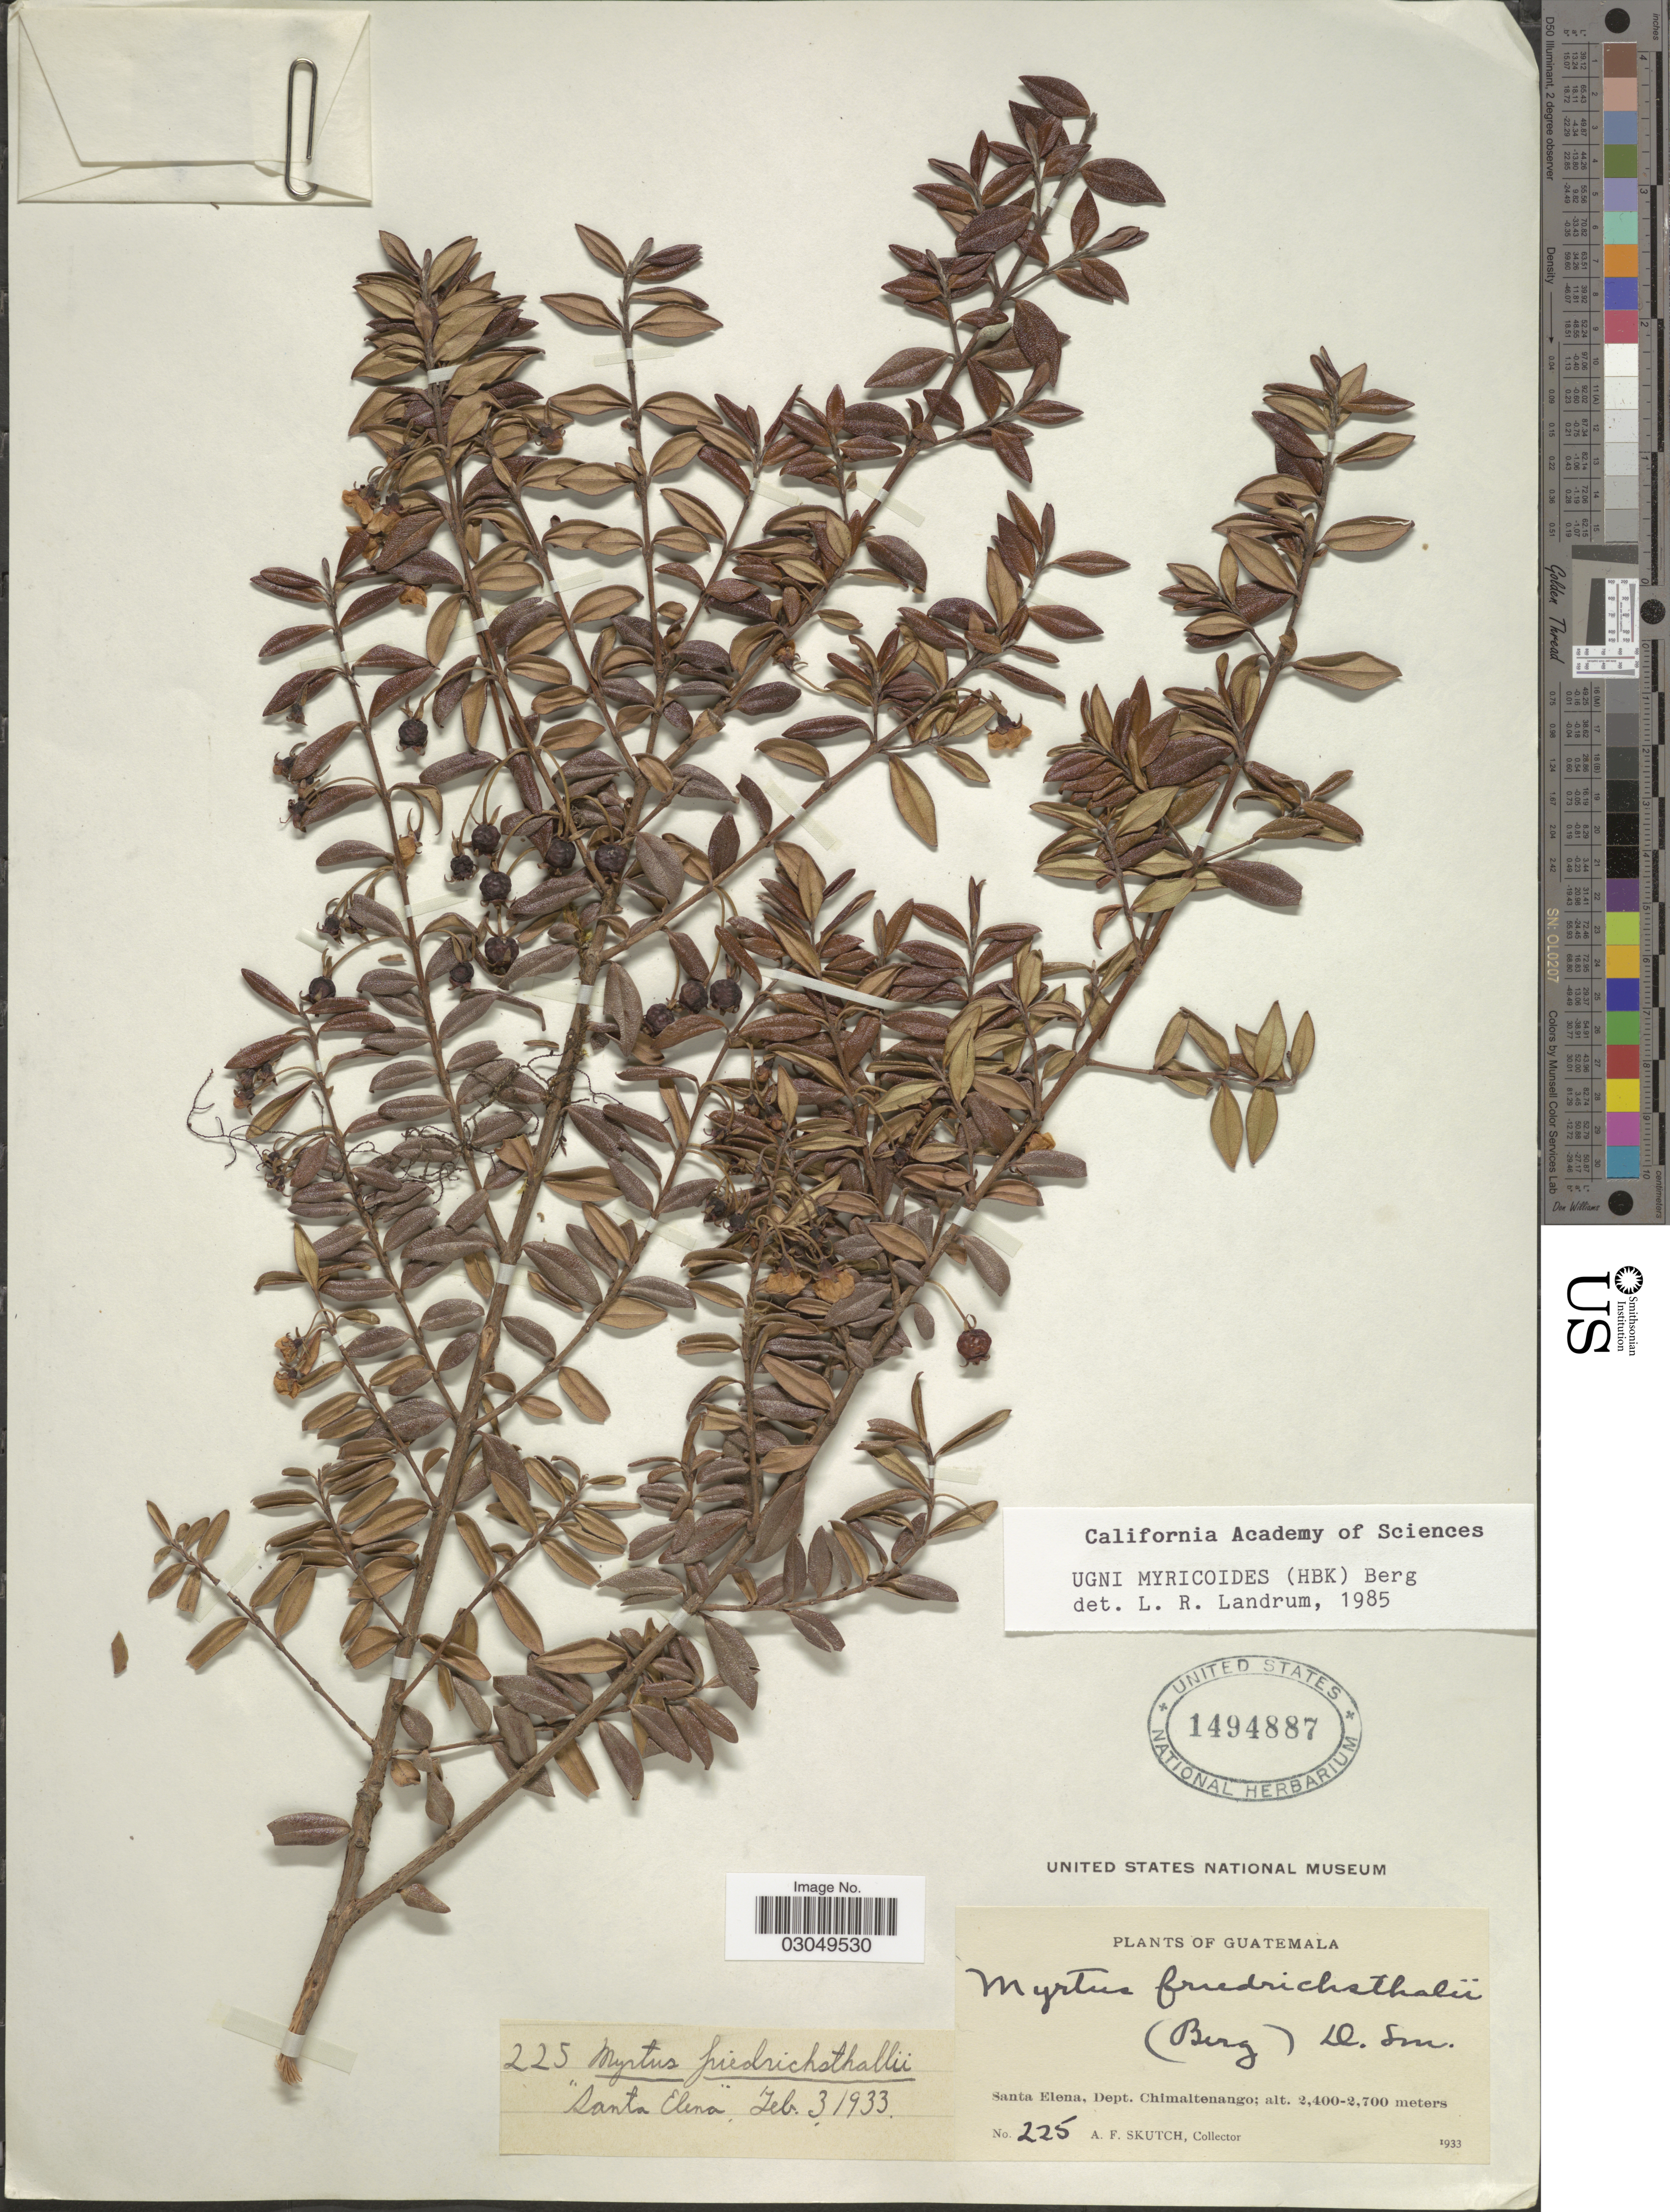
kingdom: Plantae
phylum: Tracheophyta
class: Magnoliopsida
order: Myrtales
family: Myrtaceae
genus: Ugni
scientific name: Ugni myricoides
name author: (Kunth) O. Berg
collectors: A. F. Skutch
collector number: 225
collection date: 1933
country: Guatemala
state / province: Chimaltenango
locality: Santa Elena, Dept. Chimaltenango.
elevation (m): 2400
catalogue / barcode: US 1494887